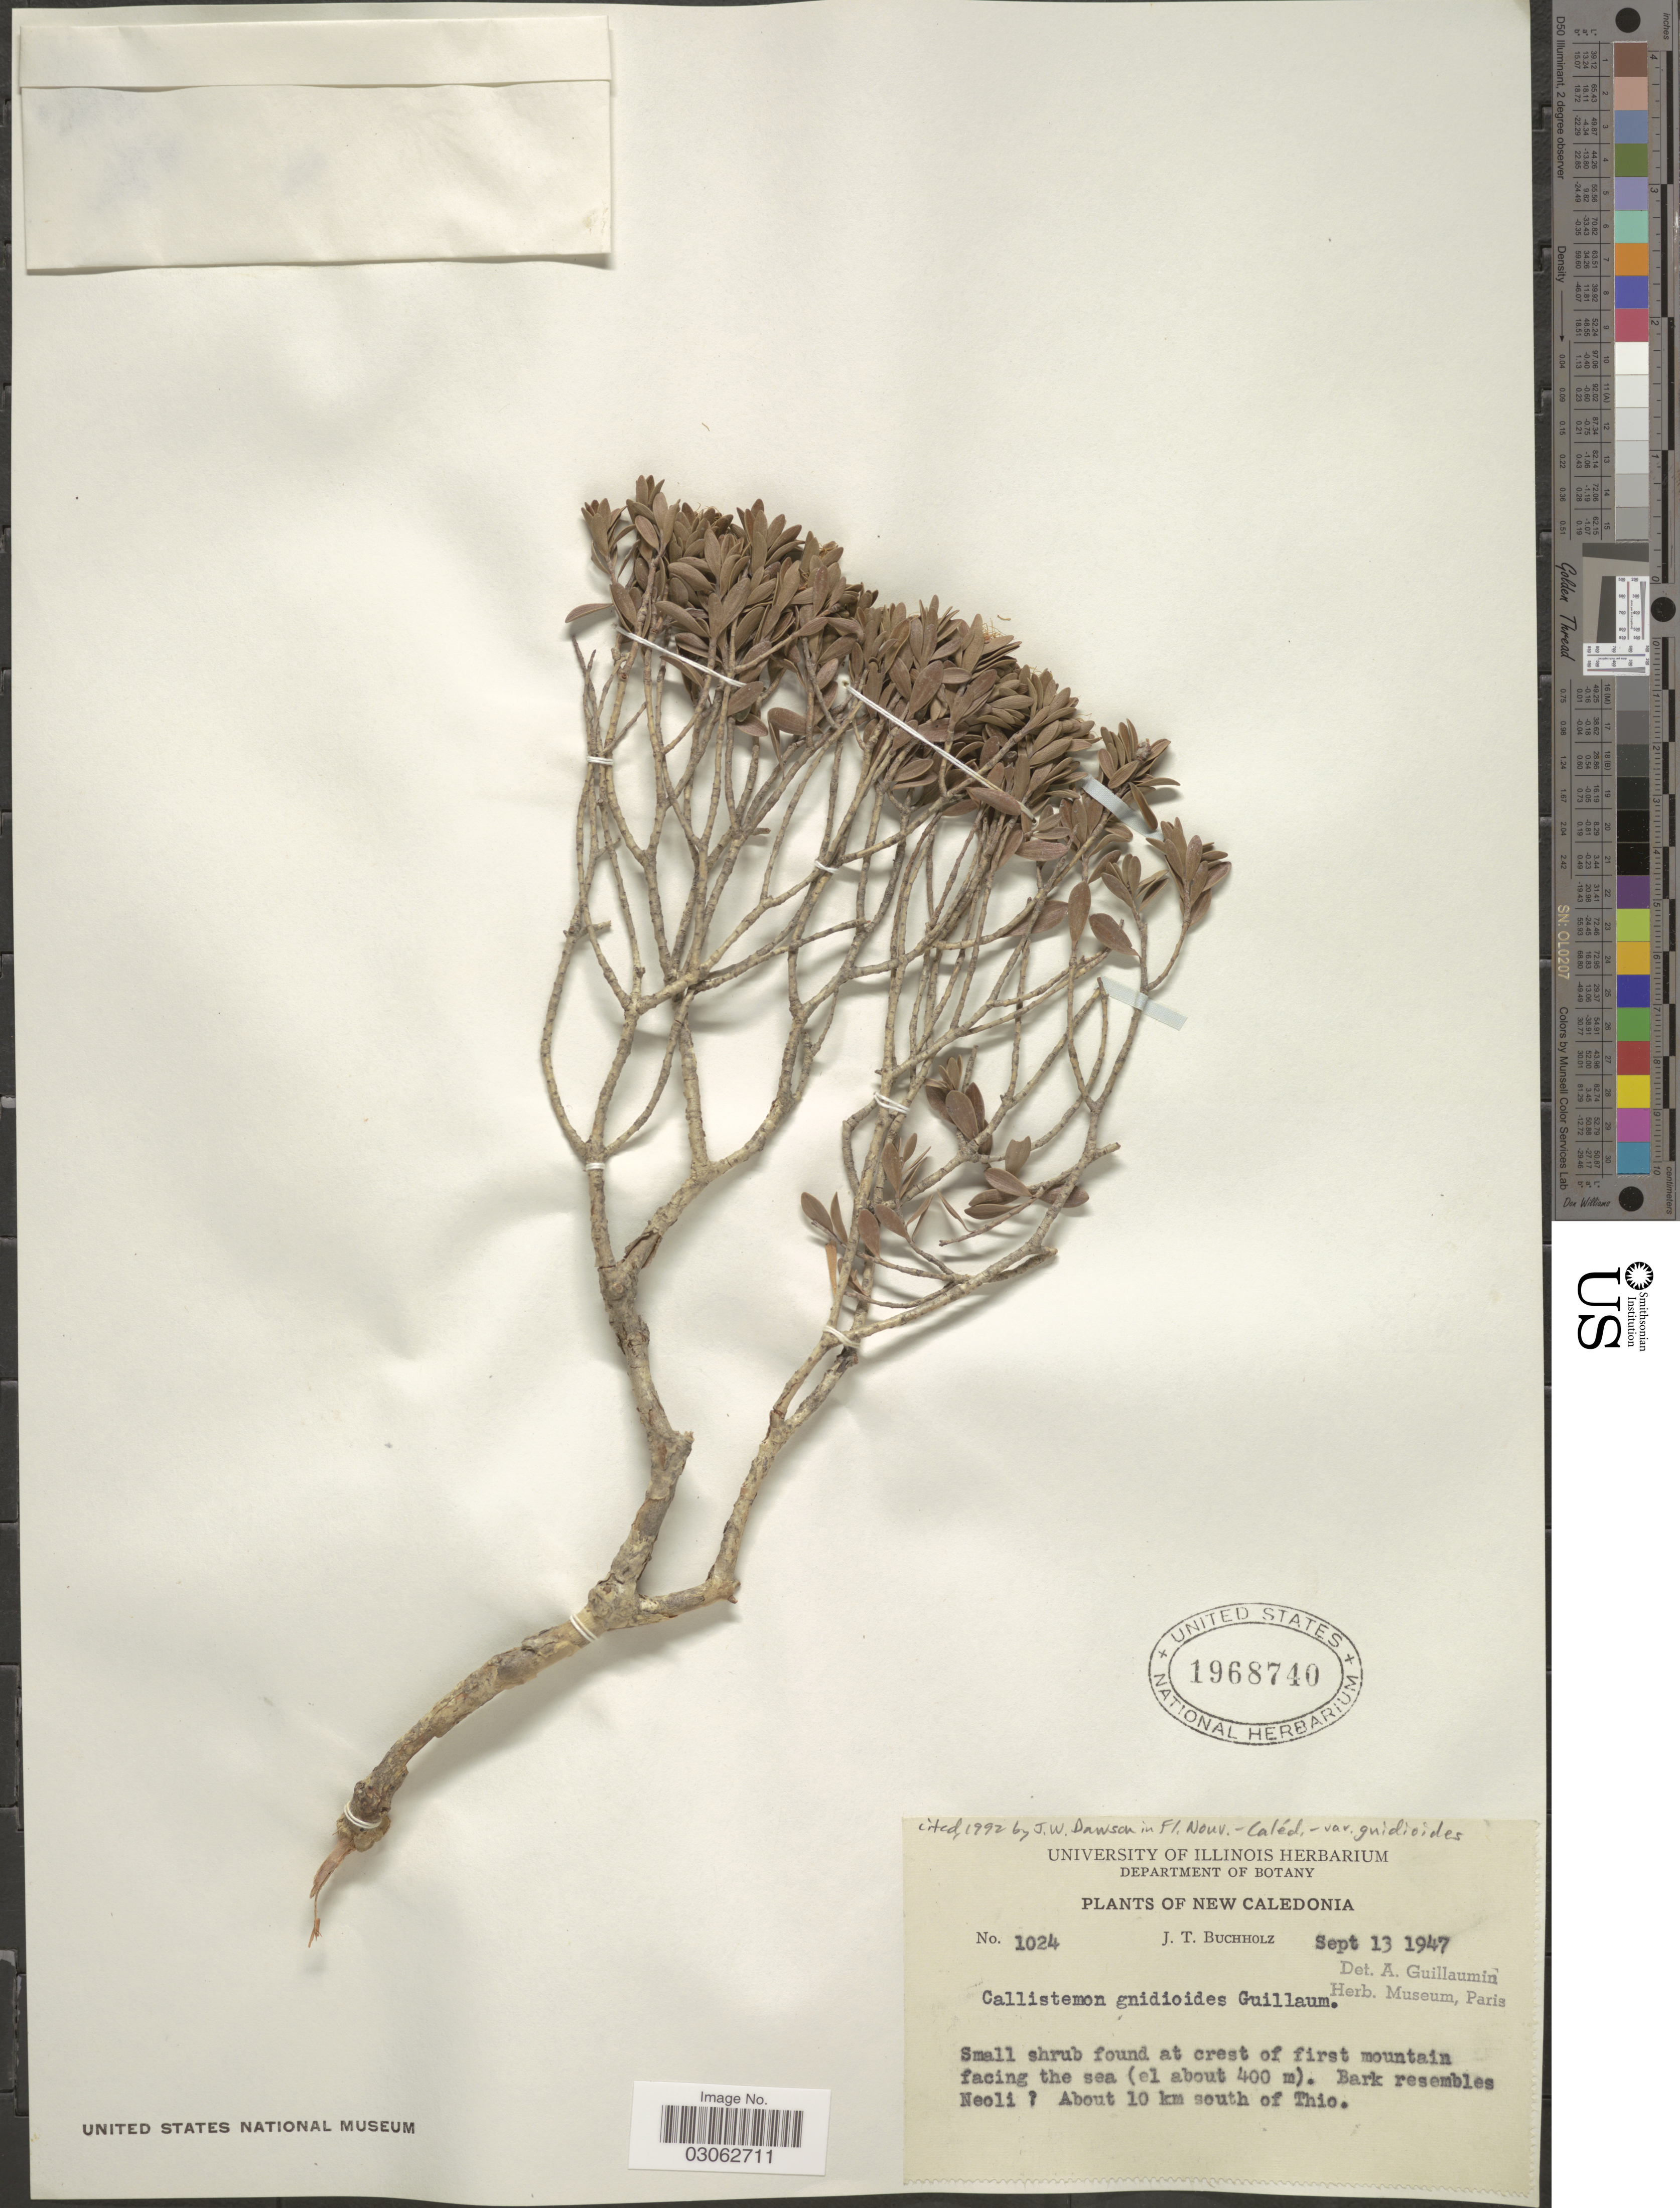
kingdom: Plantae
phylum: Tracheophyta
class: Magnoliopsida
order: Myrtales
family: Myrtaceae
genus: Callistemon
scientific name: Callistemon gnidioides var. gnidioides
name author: Guillaumin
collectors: J. T. Buchholz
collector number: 1024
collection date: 1947-09-13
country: New Caledonia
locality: Small shrub found at crest of first mountain facing the sea. About 10 km south of Thio.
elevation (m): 400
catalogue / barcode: US 1968740